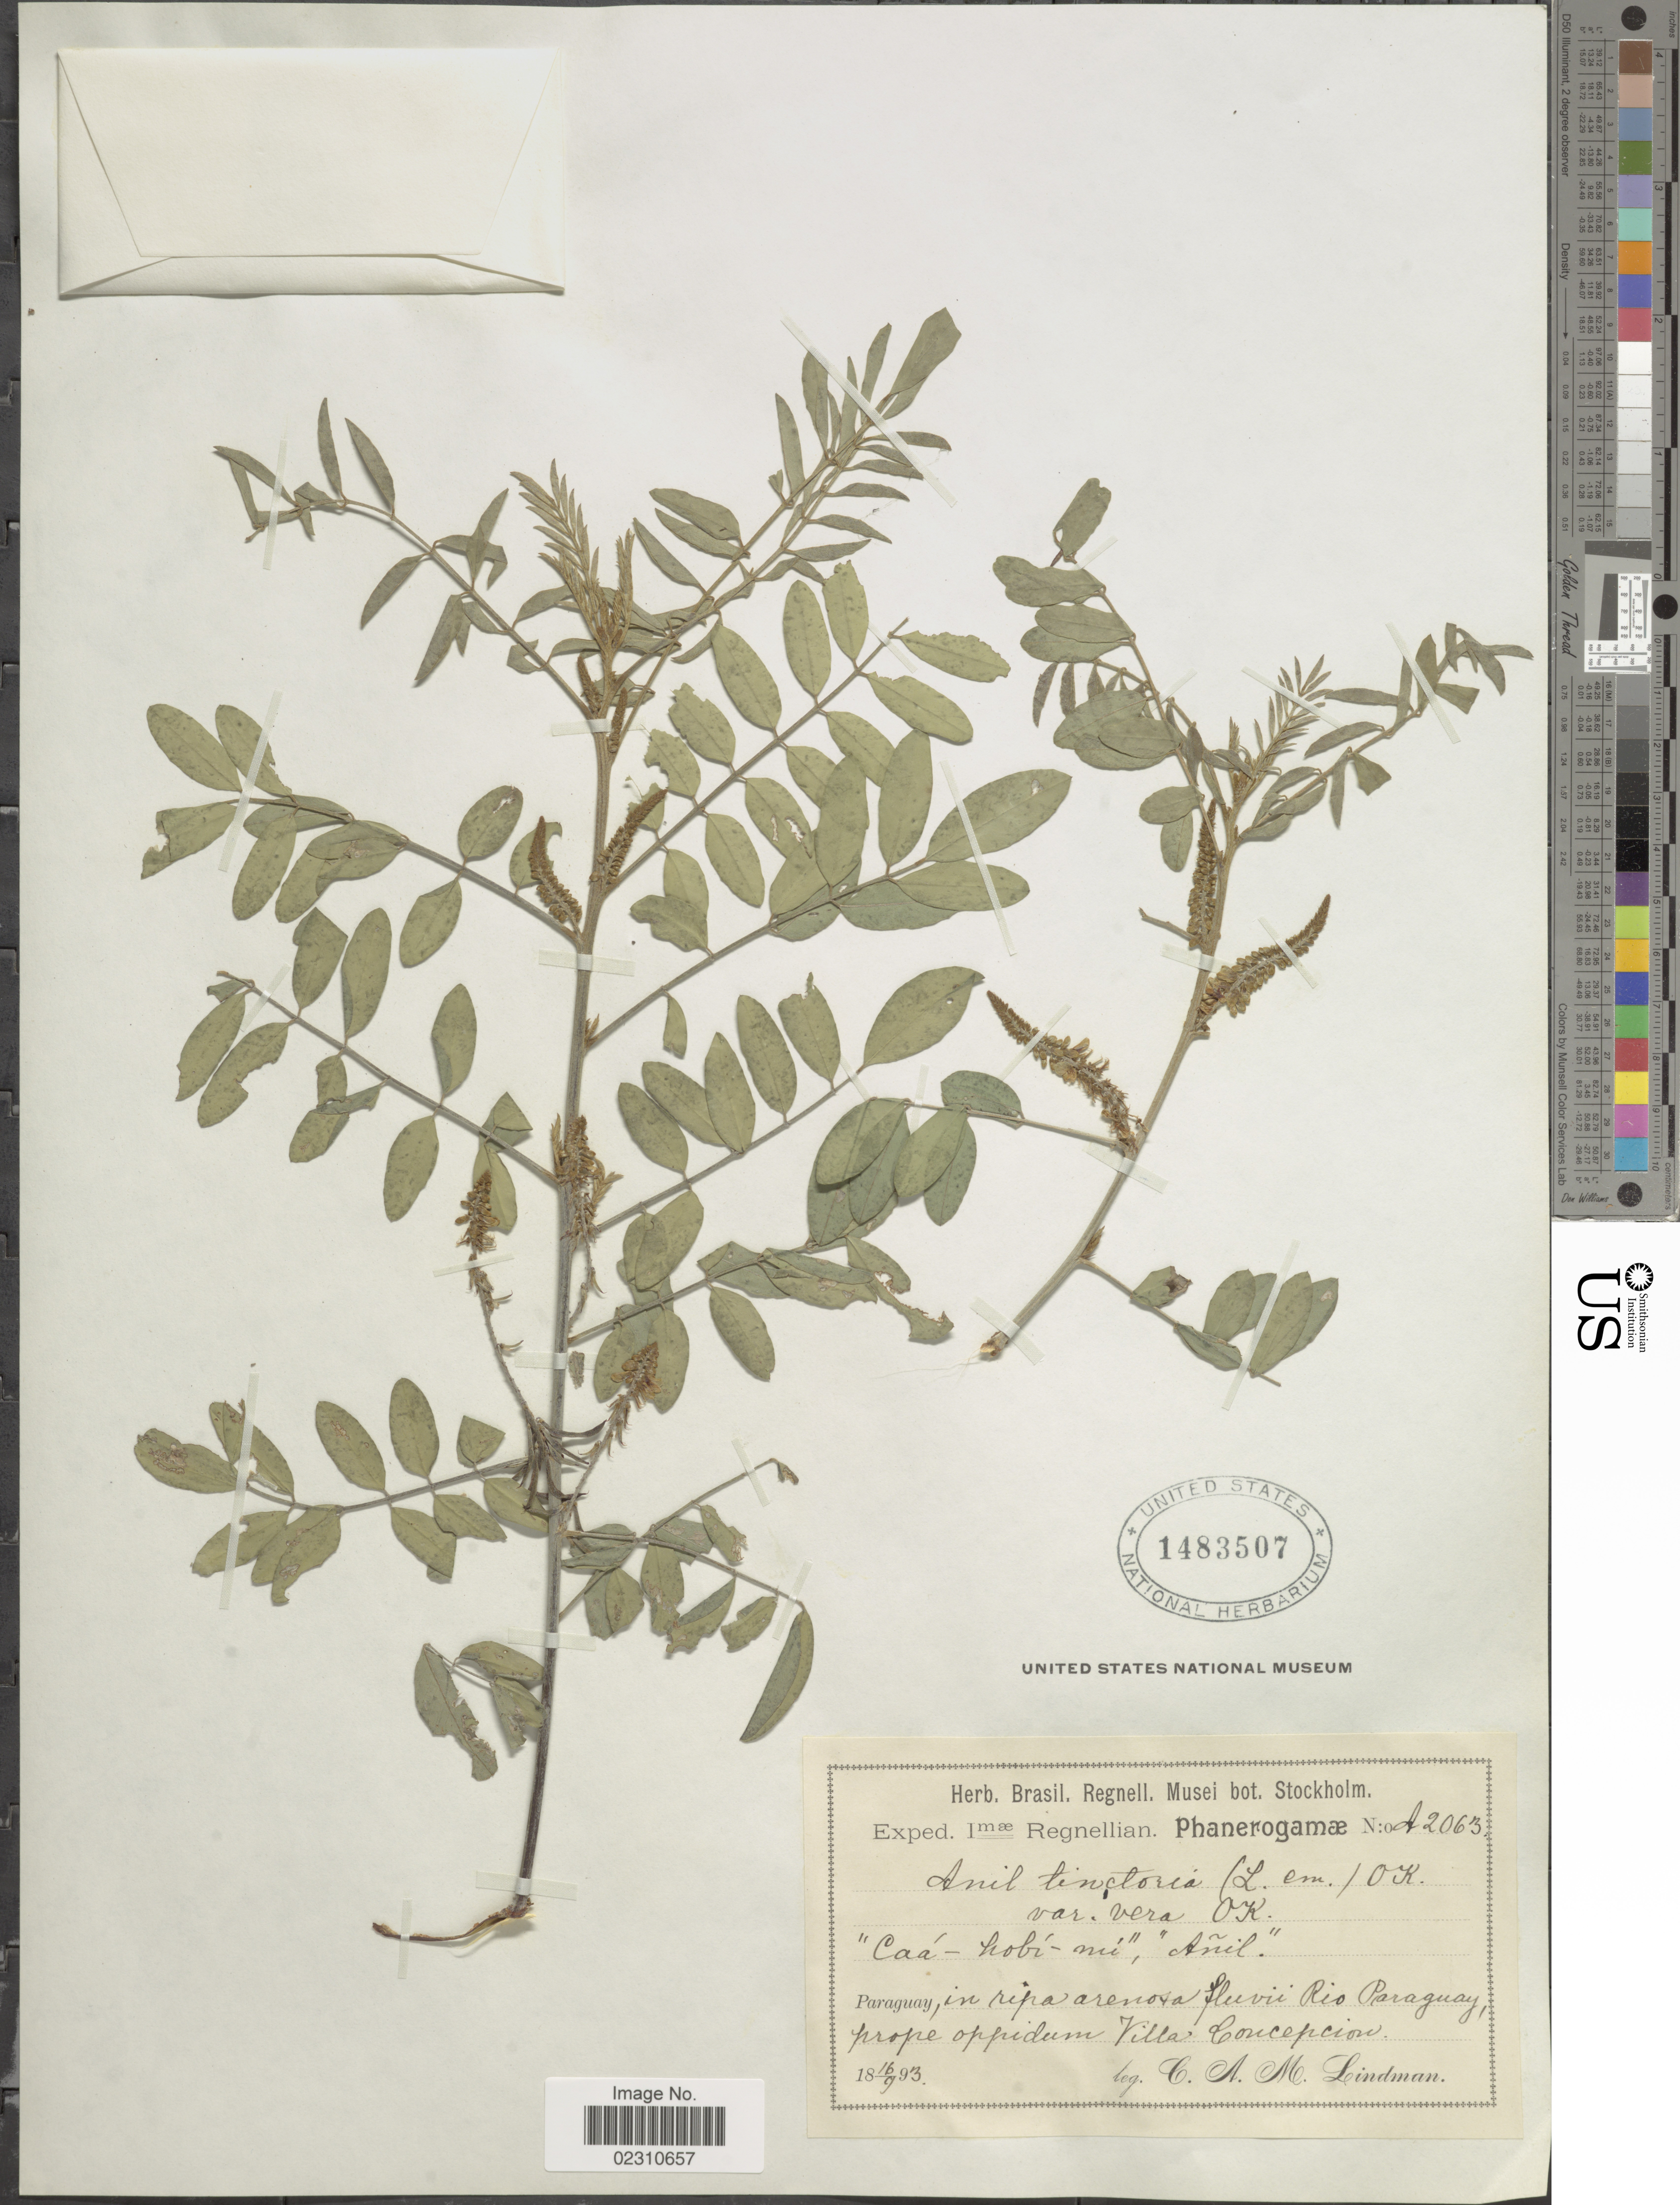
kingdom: Plantae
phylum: Tracheophyta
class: Magnoliopsida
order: Fabales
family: Fabaceae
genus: Indigofera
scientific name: Indigofera suffruticosa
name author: Mill.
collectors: C. Lindman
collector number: A2063*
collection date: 1893-09-19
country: Paraguay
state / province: Concepcion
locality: Paraguay, in ripas arenoso fluvii Rio Paraguay, prope oppidum Villa Concepcion.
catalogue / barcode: US 1483507